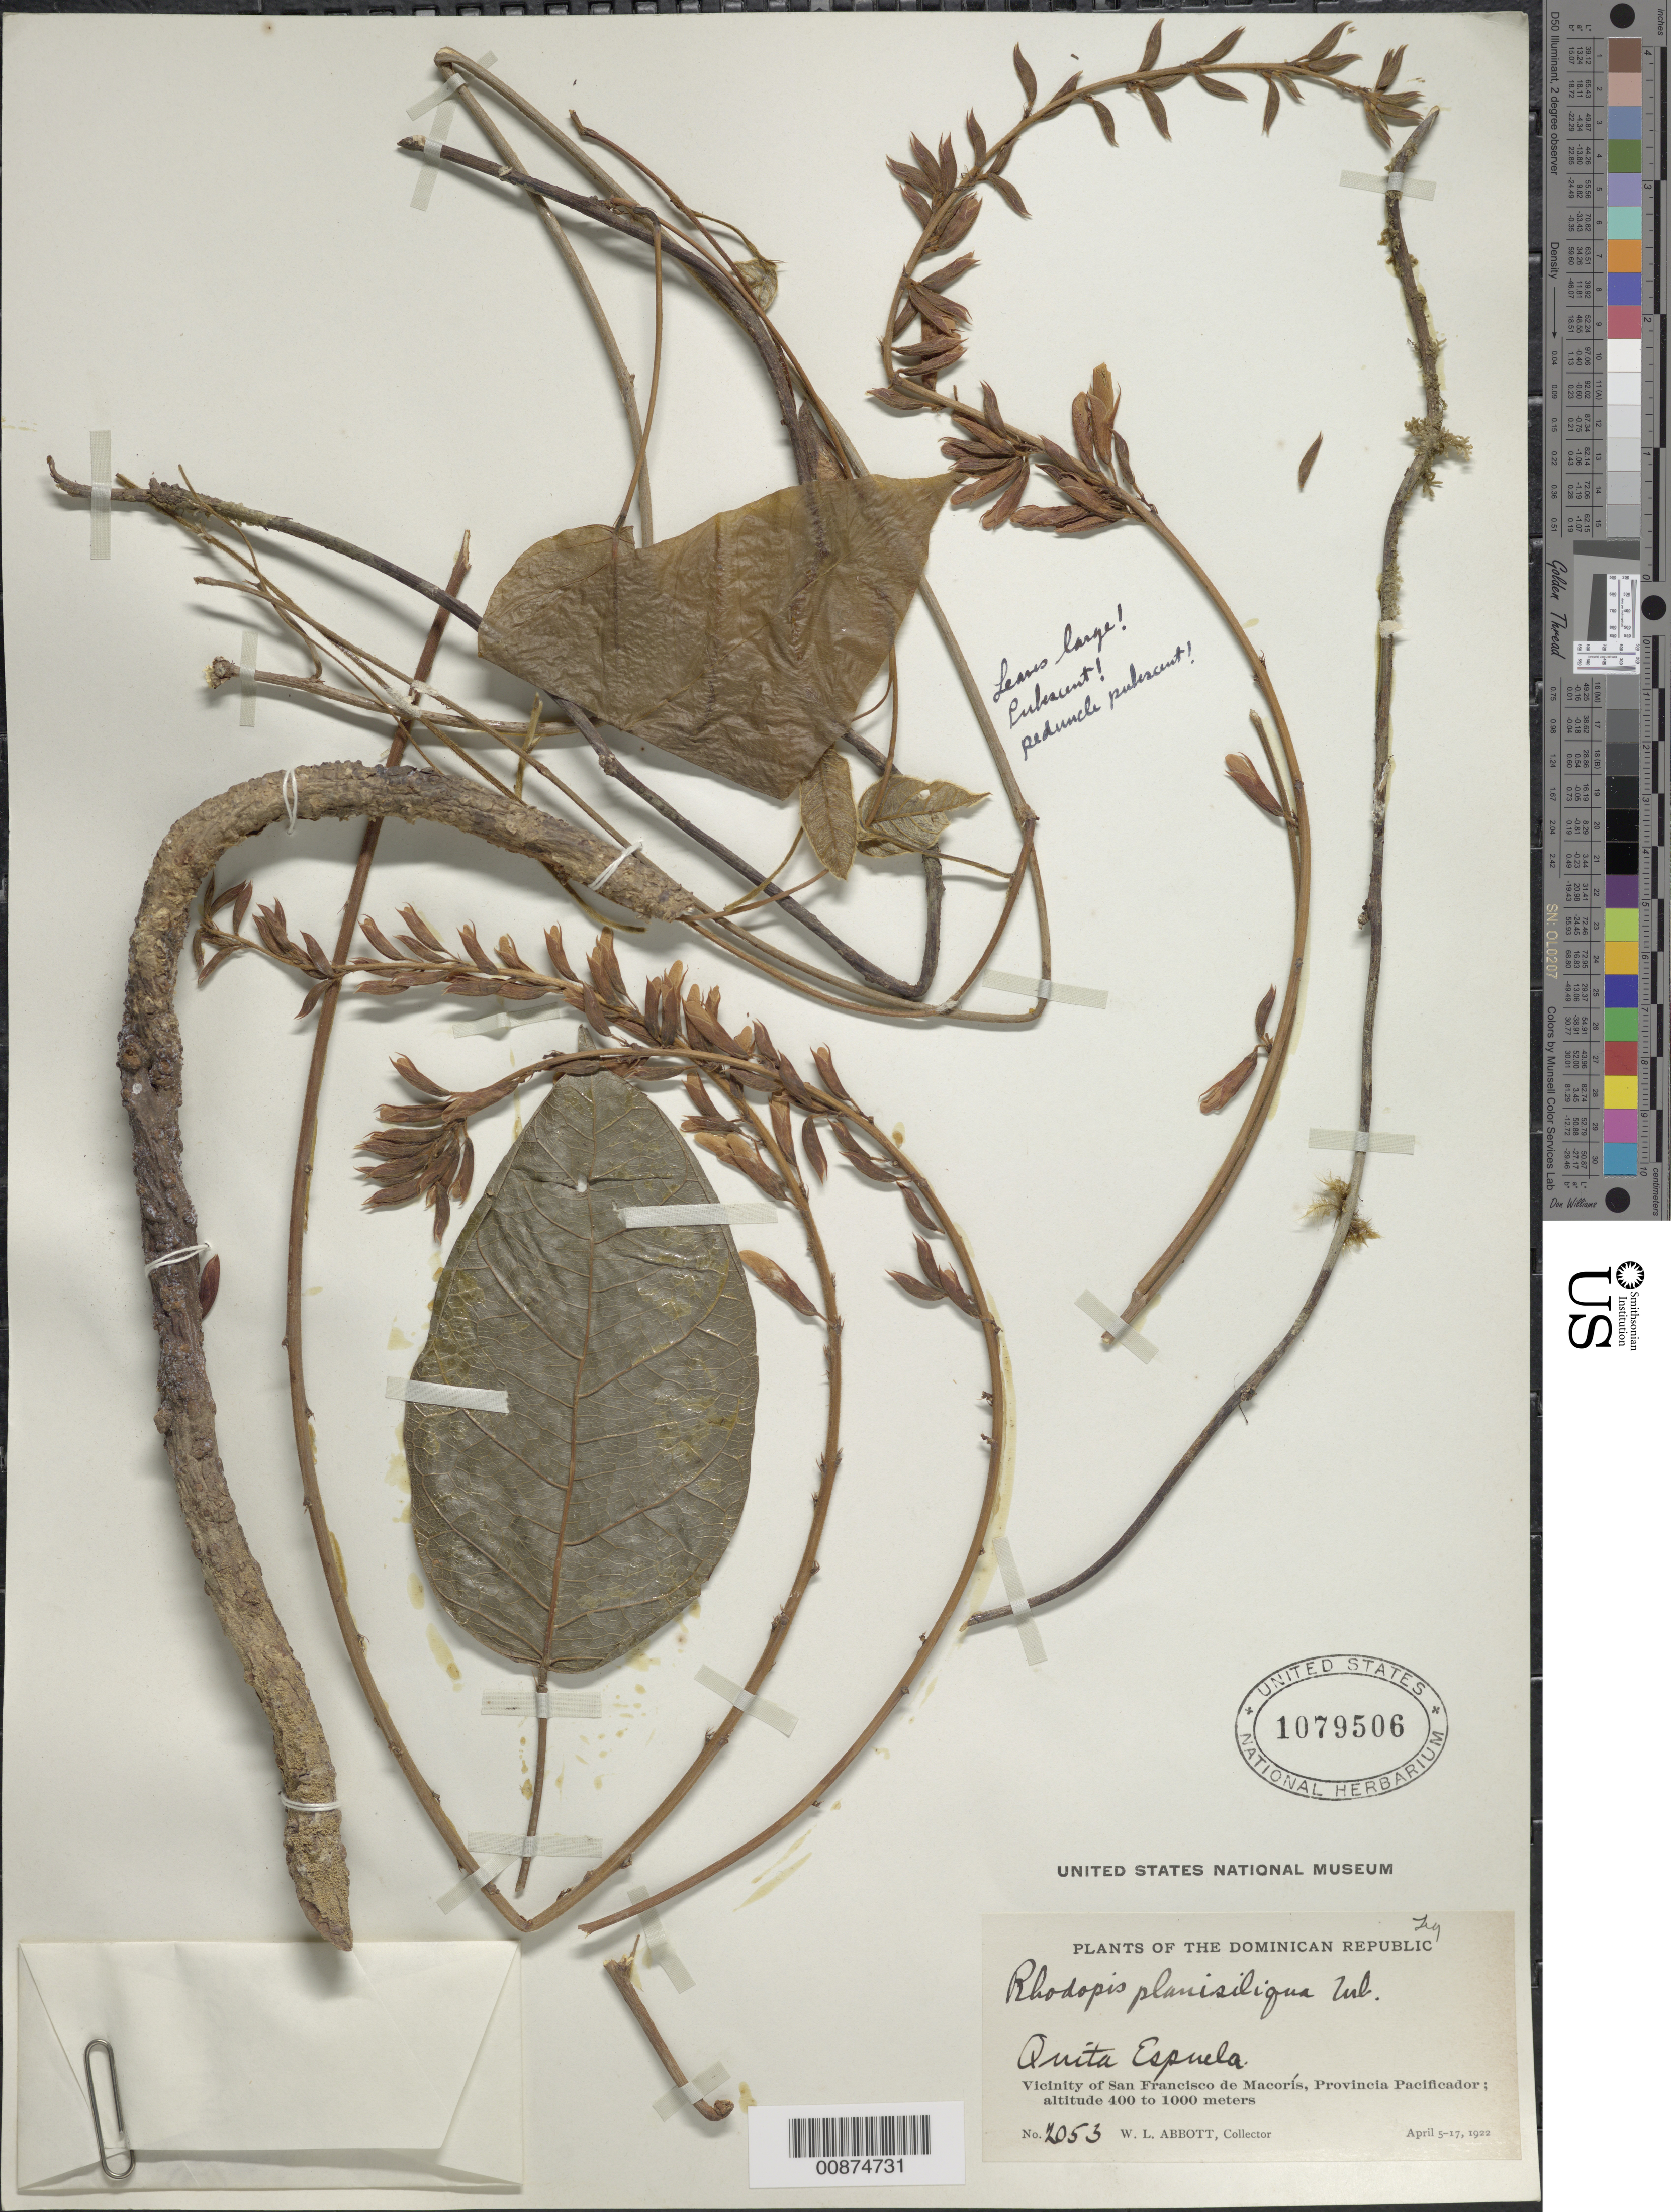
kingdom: Plantae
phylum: Tracheophyta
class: Magnoliopsida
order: Fabales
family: Fabaceae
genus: Rhodopis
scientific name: Rhodopis planisiliqua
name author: (L.) Urb.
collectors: W. L. Abbott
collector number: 2053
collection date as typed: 05 Apr 1922 to 17 Apr 1922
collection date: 1922-04-05/1922-04-17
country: Dominican Republic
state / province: Duarte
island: Hispaniola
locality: Quita Espuela. Vicinity of San Francisco de Macorís, Provincia Pacificador (obsolete).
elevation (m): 400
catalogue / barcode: US 1079506